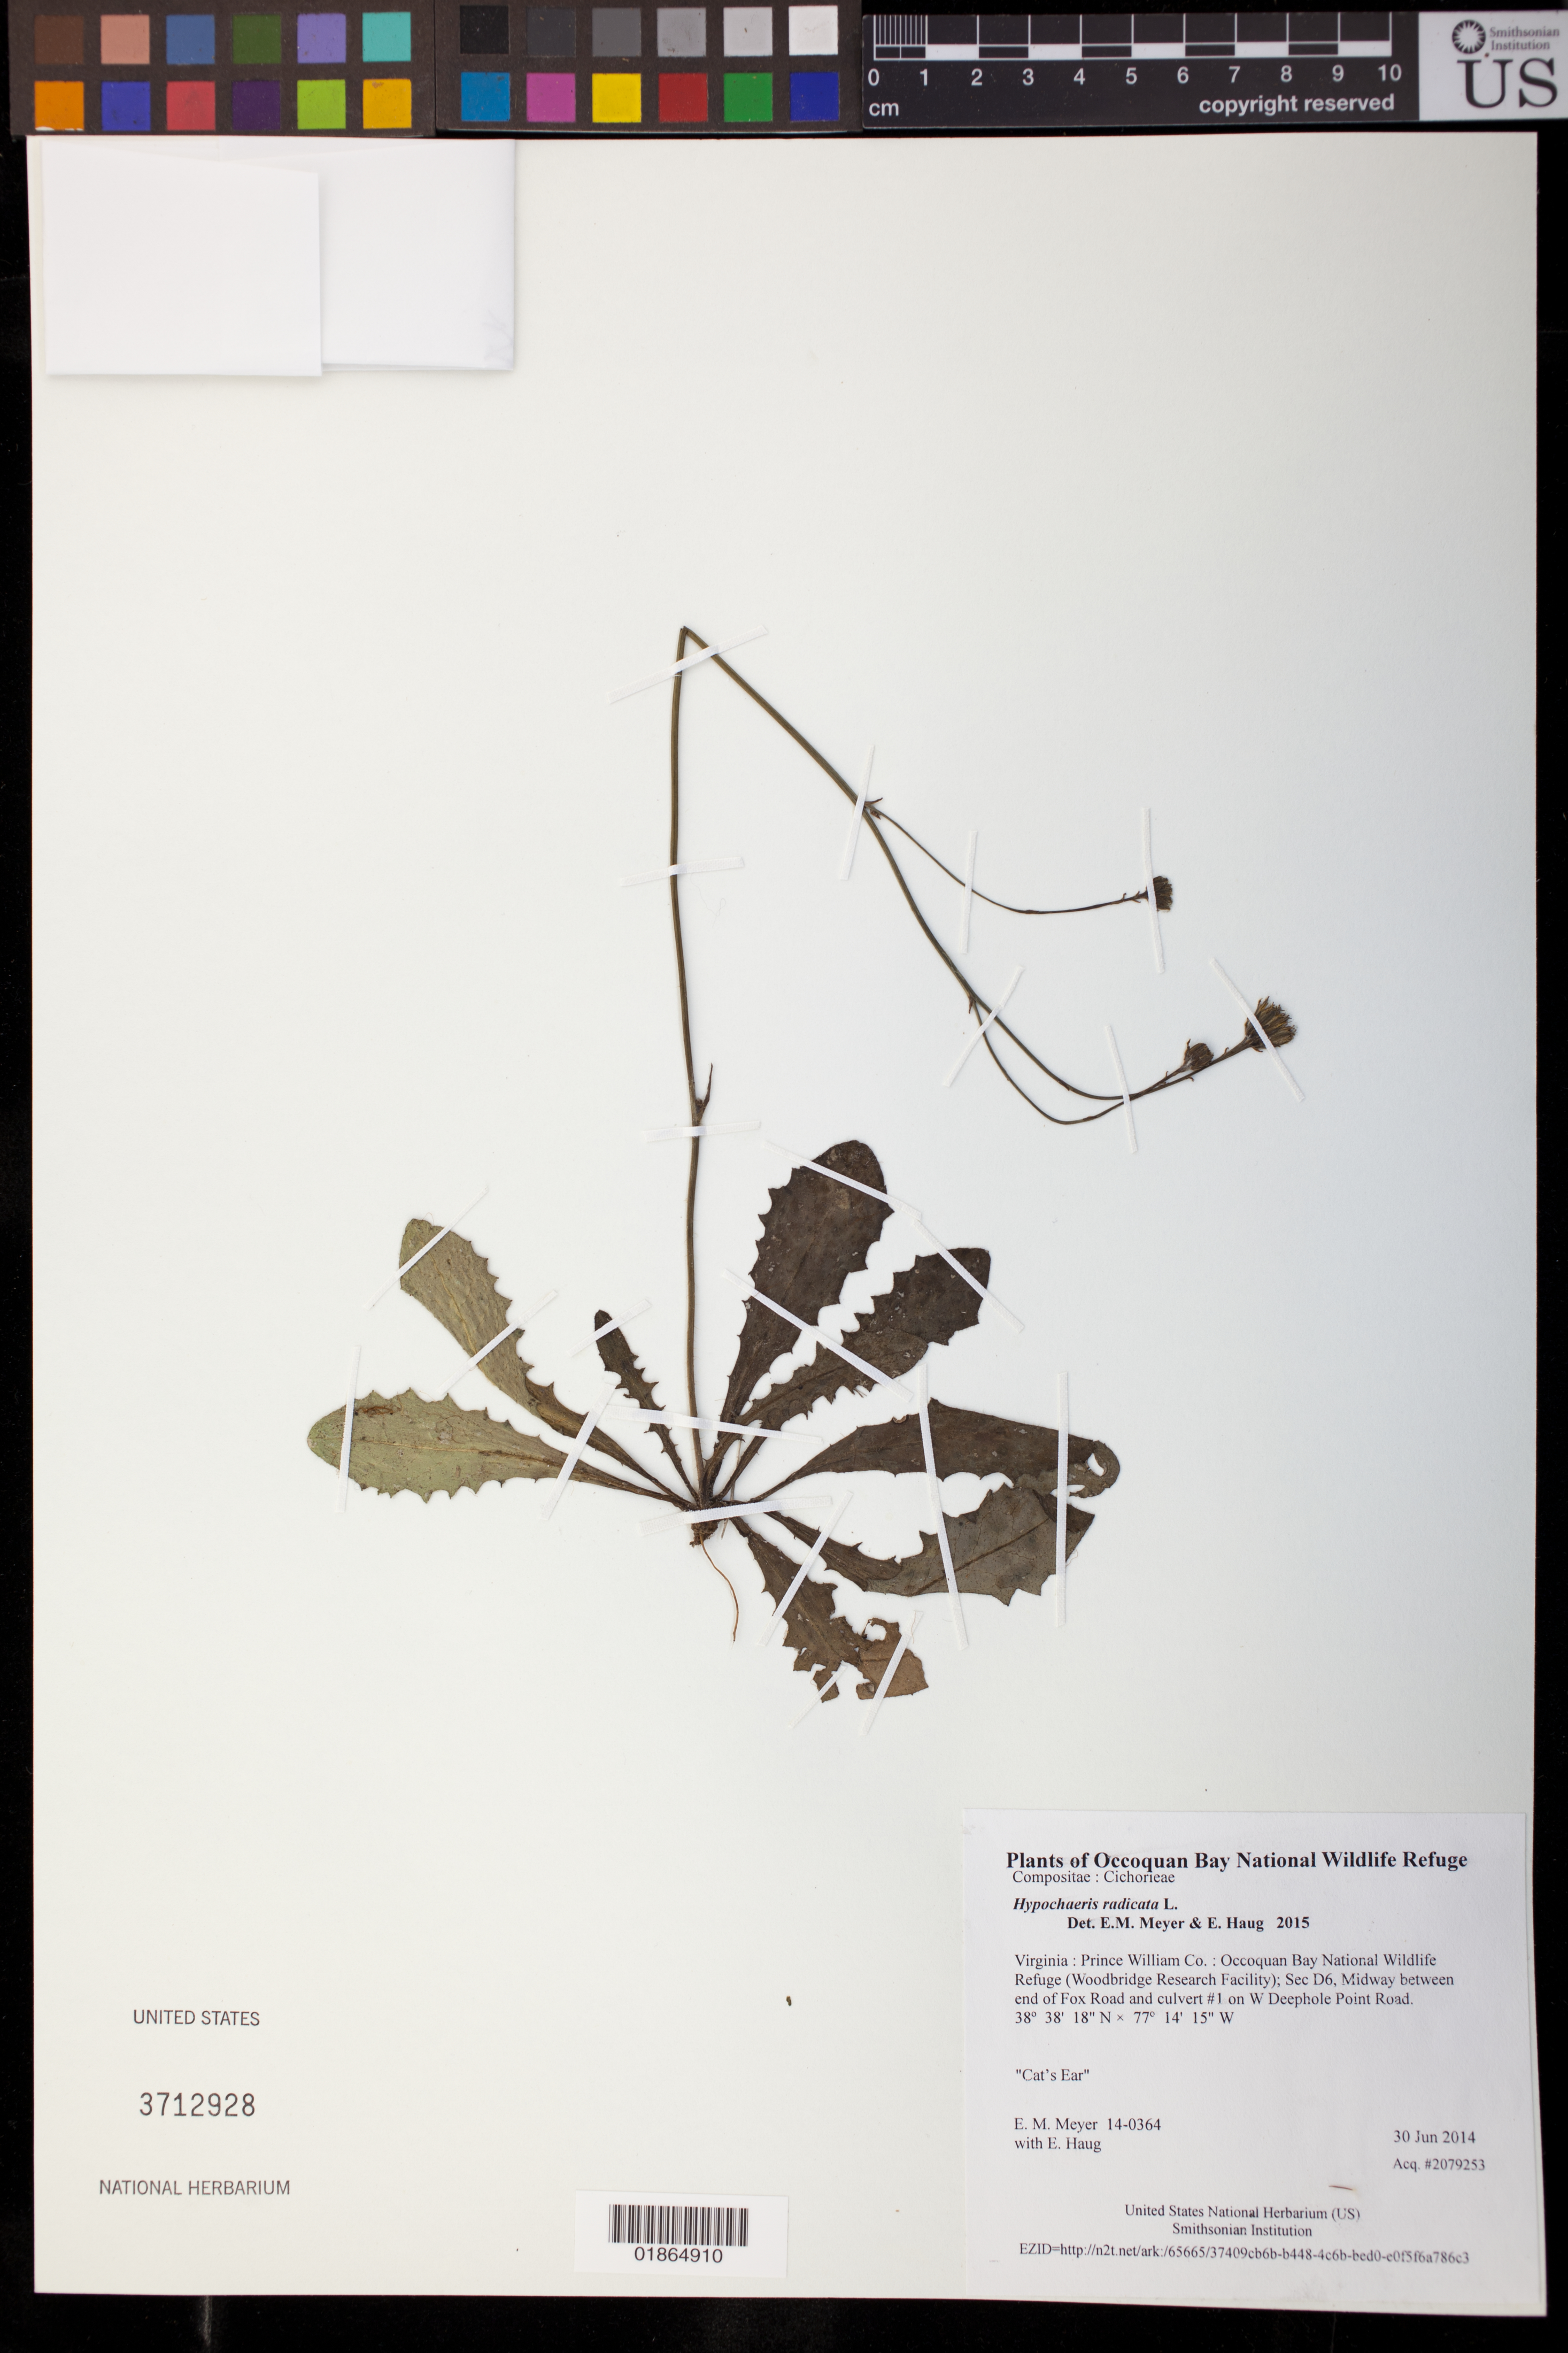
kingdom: Plantae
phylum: Tracheophyta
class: Magnoliopsida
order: Asterales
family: Asteraceae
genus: Hypochaeris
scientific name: Hypochaeris radicata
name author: L.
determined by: Meyer, E. M.; Haug, E.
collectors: E. M. Meyer & E. Haug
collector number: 14-0364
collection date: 2014-06-30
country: United States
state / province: Virginia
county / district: Prince William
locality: Occoquan Bay National Wildlife Refuge (Woodbridge Research Facility); Sec D6, Midway between end of Fox Road and culvert #1 on W Deephole Point Road.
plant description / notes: Cat's Ear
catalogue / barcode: US 3712928